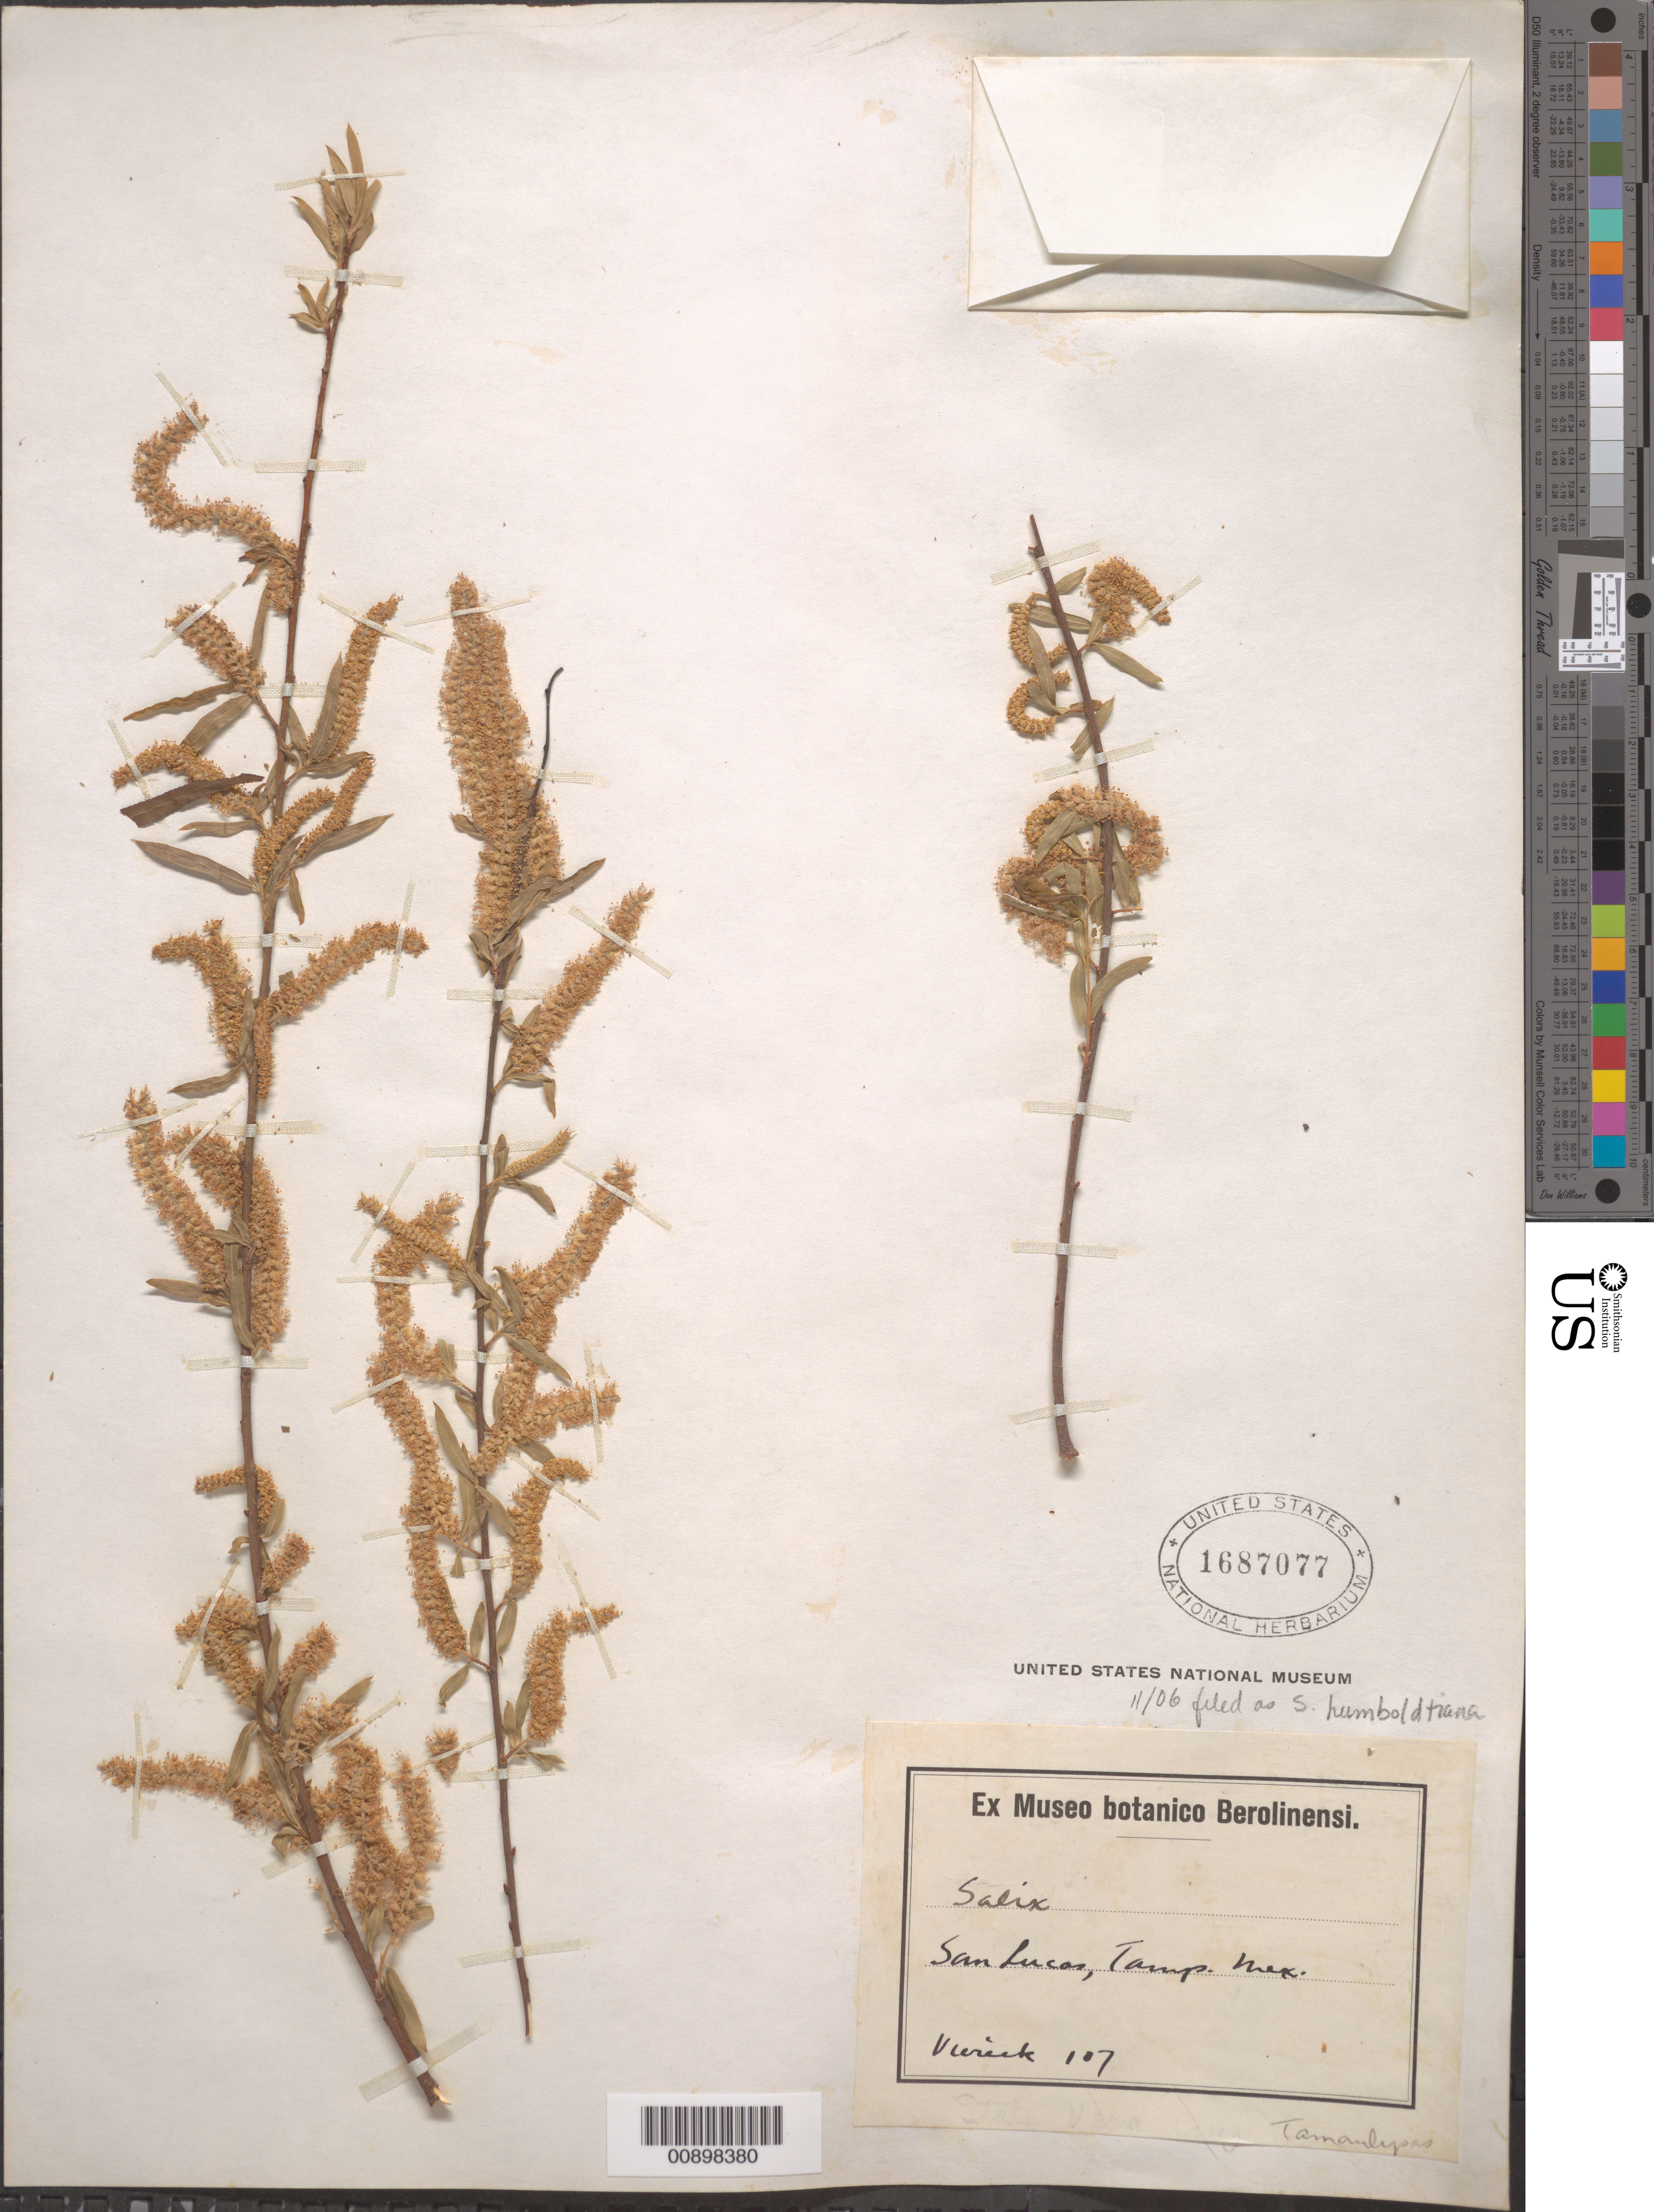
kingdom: Plantae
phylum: Tracheophyta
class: Magnoliopsida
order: Malpighiales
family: Salicaceae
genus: Salix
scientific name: Salix humboldtiana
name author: Willd.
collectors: H. W. Viereck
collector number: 107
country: Mexico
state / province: Tamaulipas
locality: San Lucas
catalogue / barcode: US 1687077